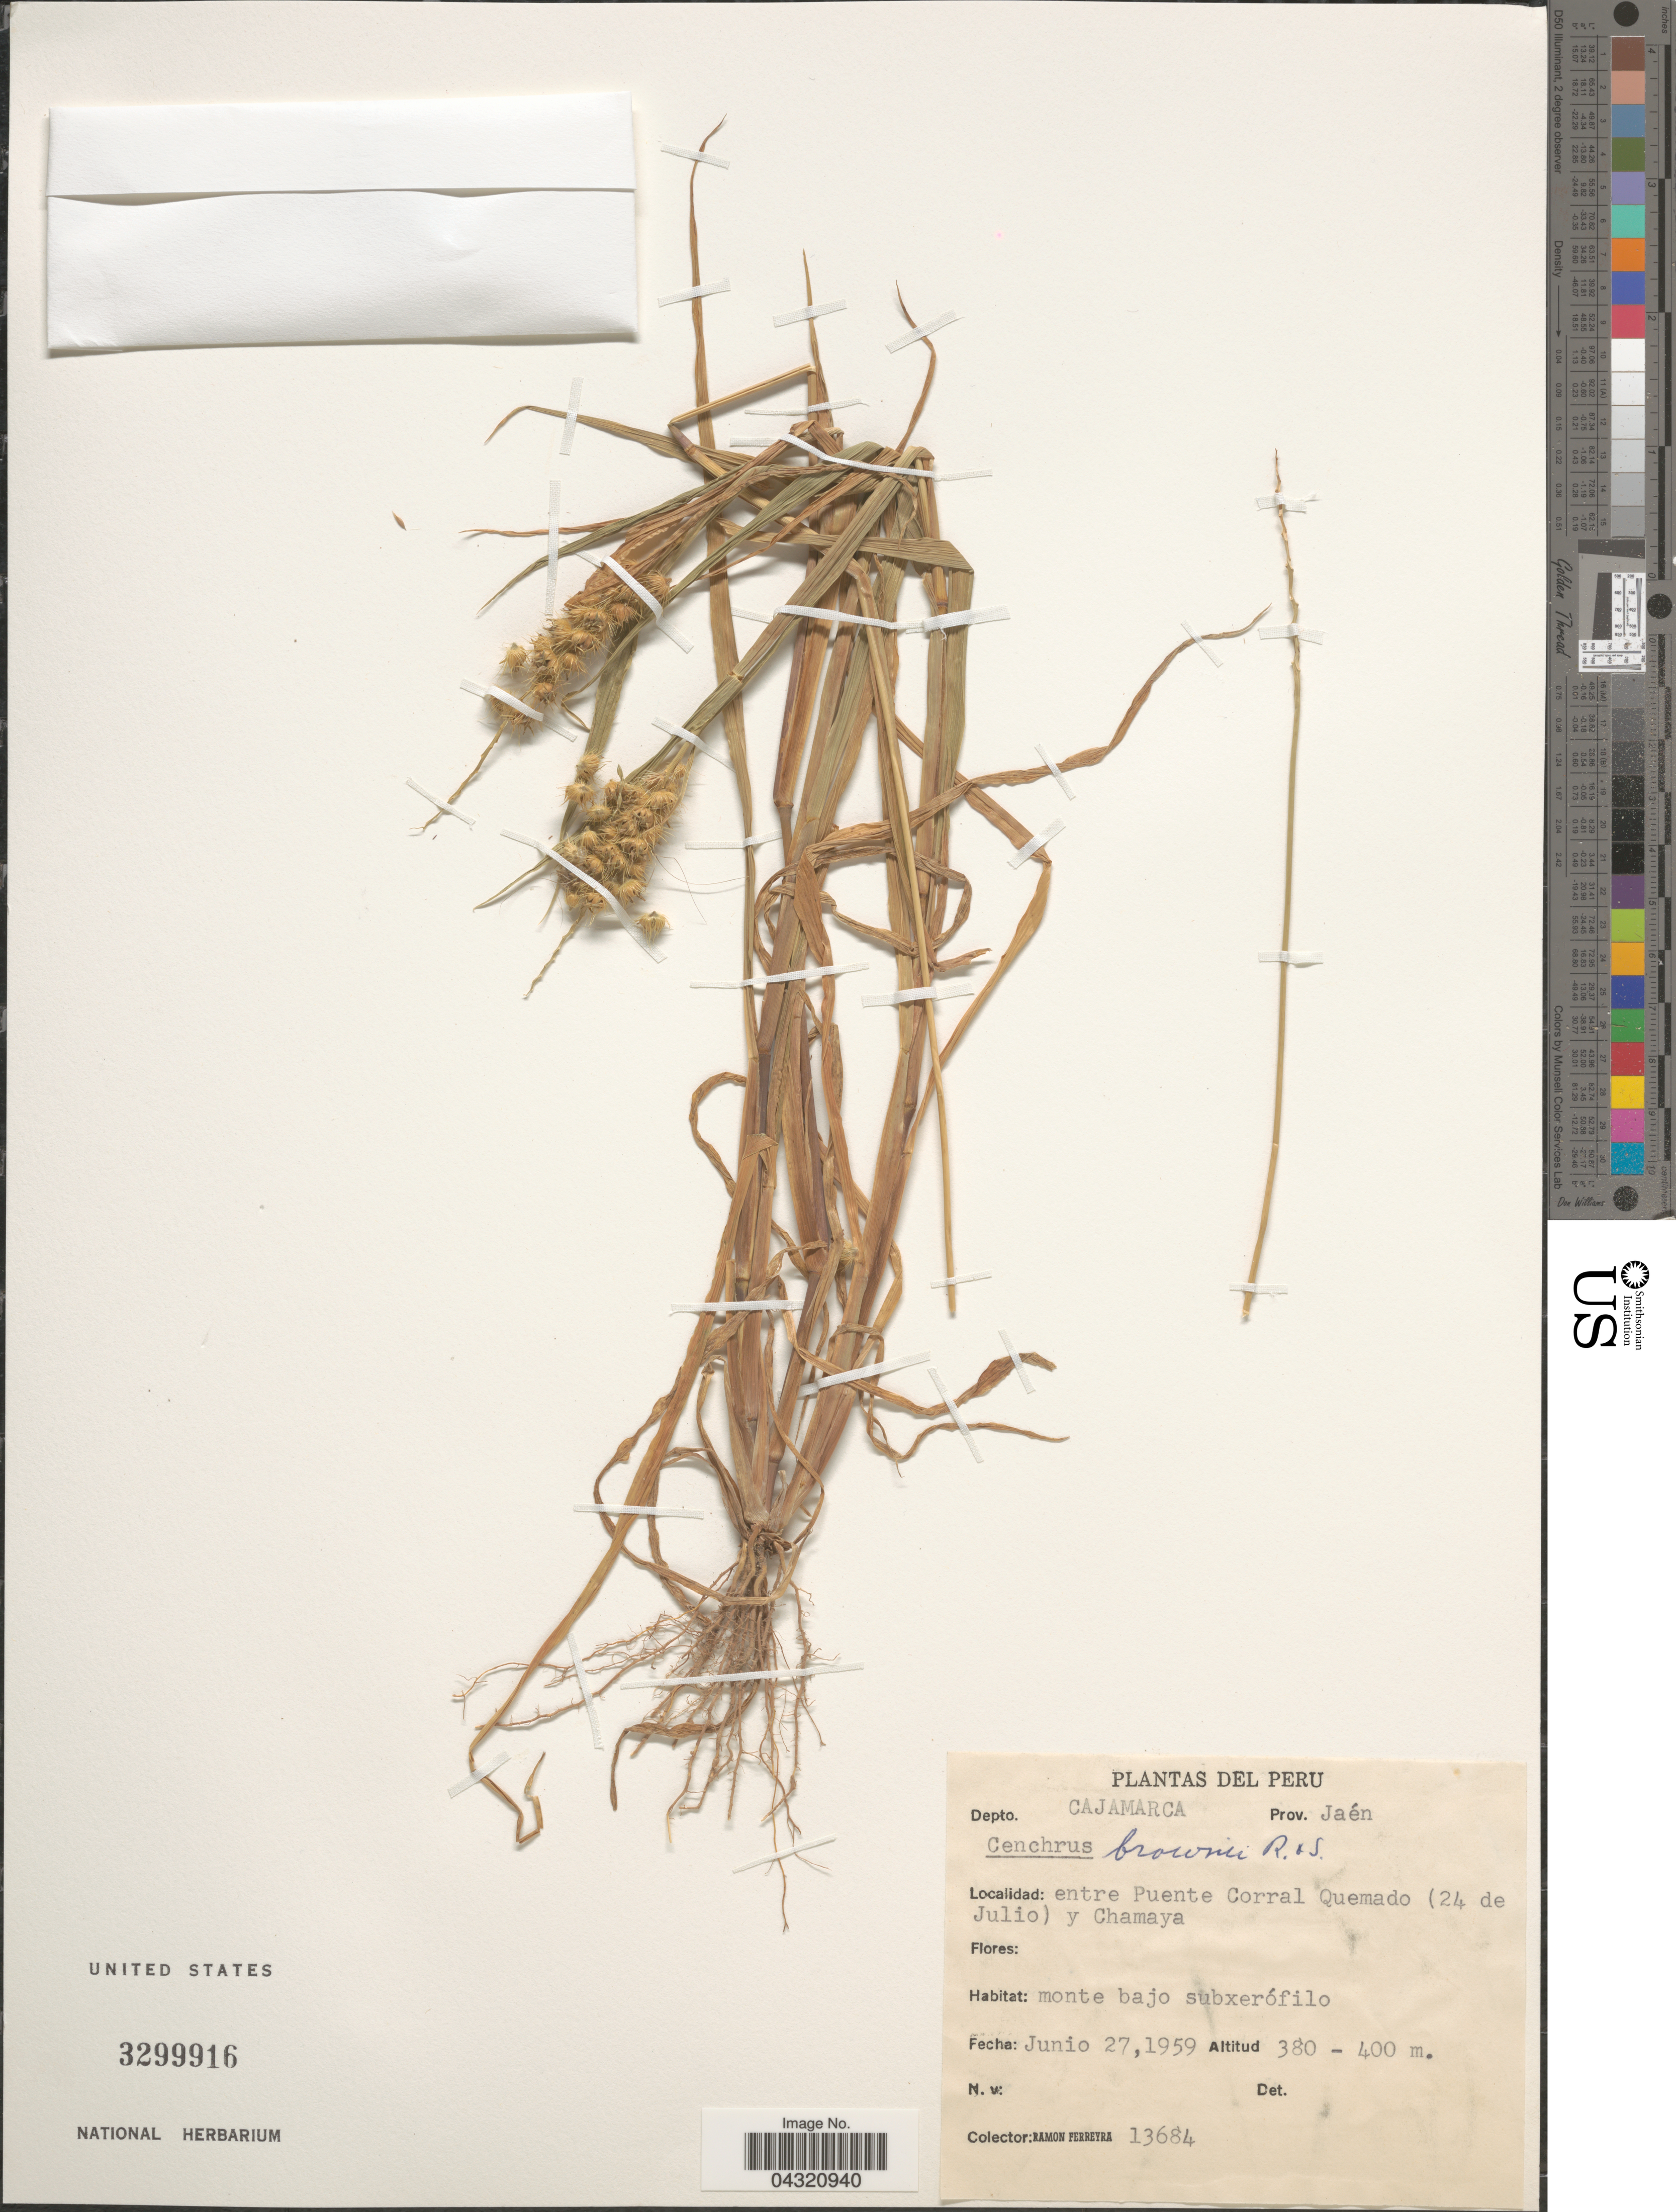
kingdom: Plantae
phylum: Tracheophyta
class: Liliopsida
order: Poales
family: Poaceae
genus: Cenchrus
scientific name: Cenchrus brownii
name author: Roem. & Schult.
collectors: R. A. Ferreyra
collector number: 13684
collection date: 1959-06-27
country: Peru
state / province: Cajamarca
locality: Depto. Cajamarca. Prov. Jaén. Entre Puente Corral Quemado (24 de Julio) y Chamaya.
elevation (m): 380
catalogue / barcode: US 3299916